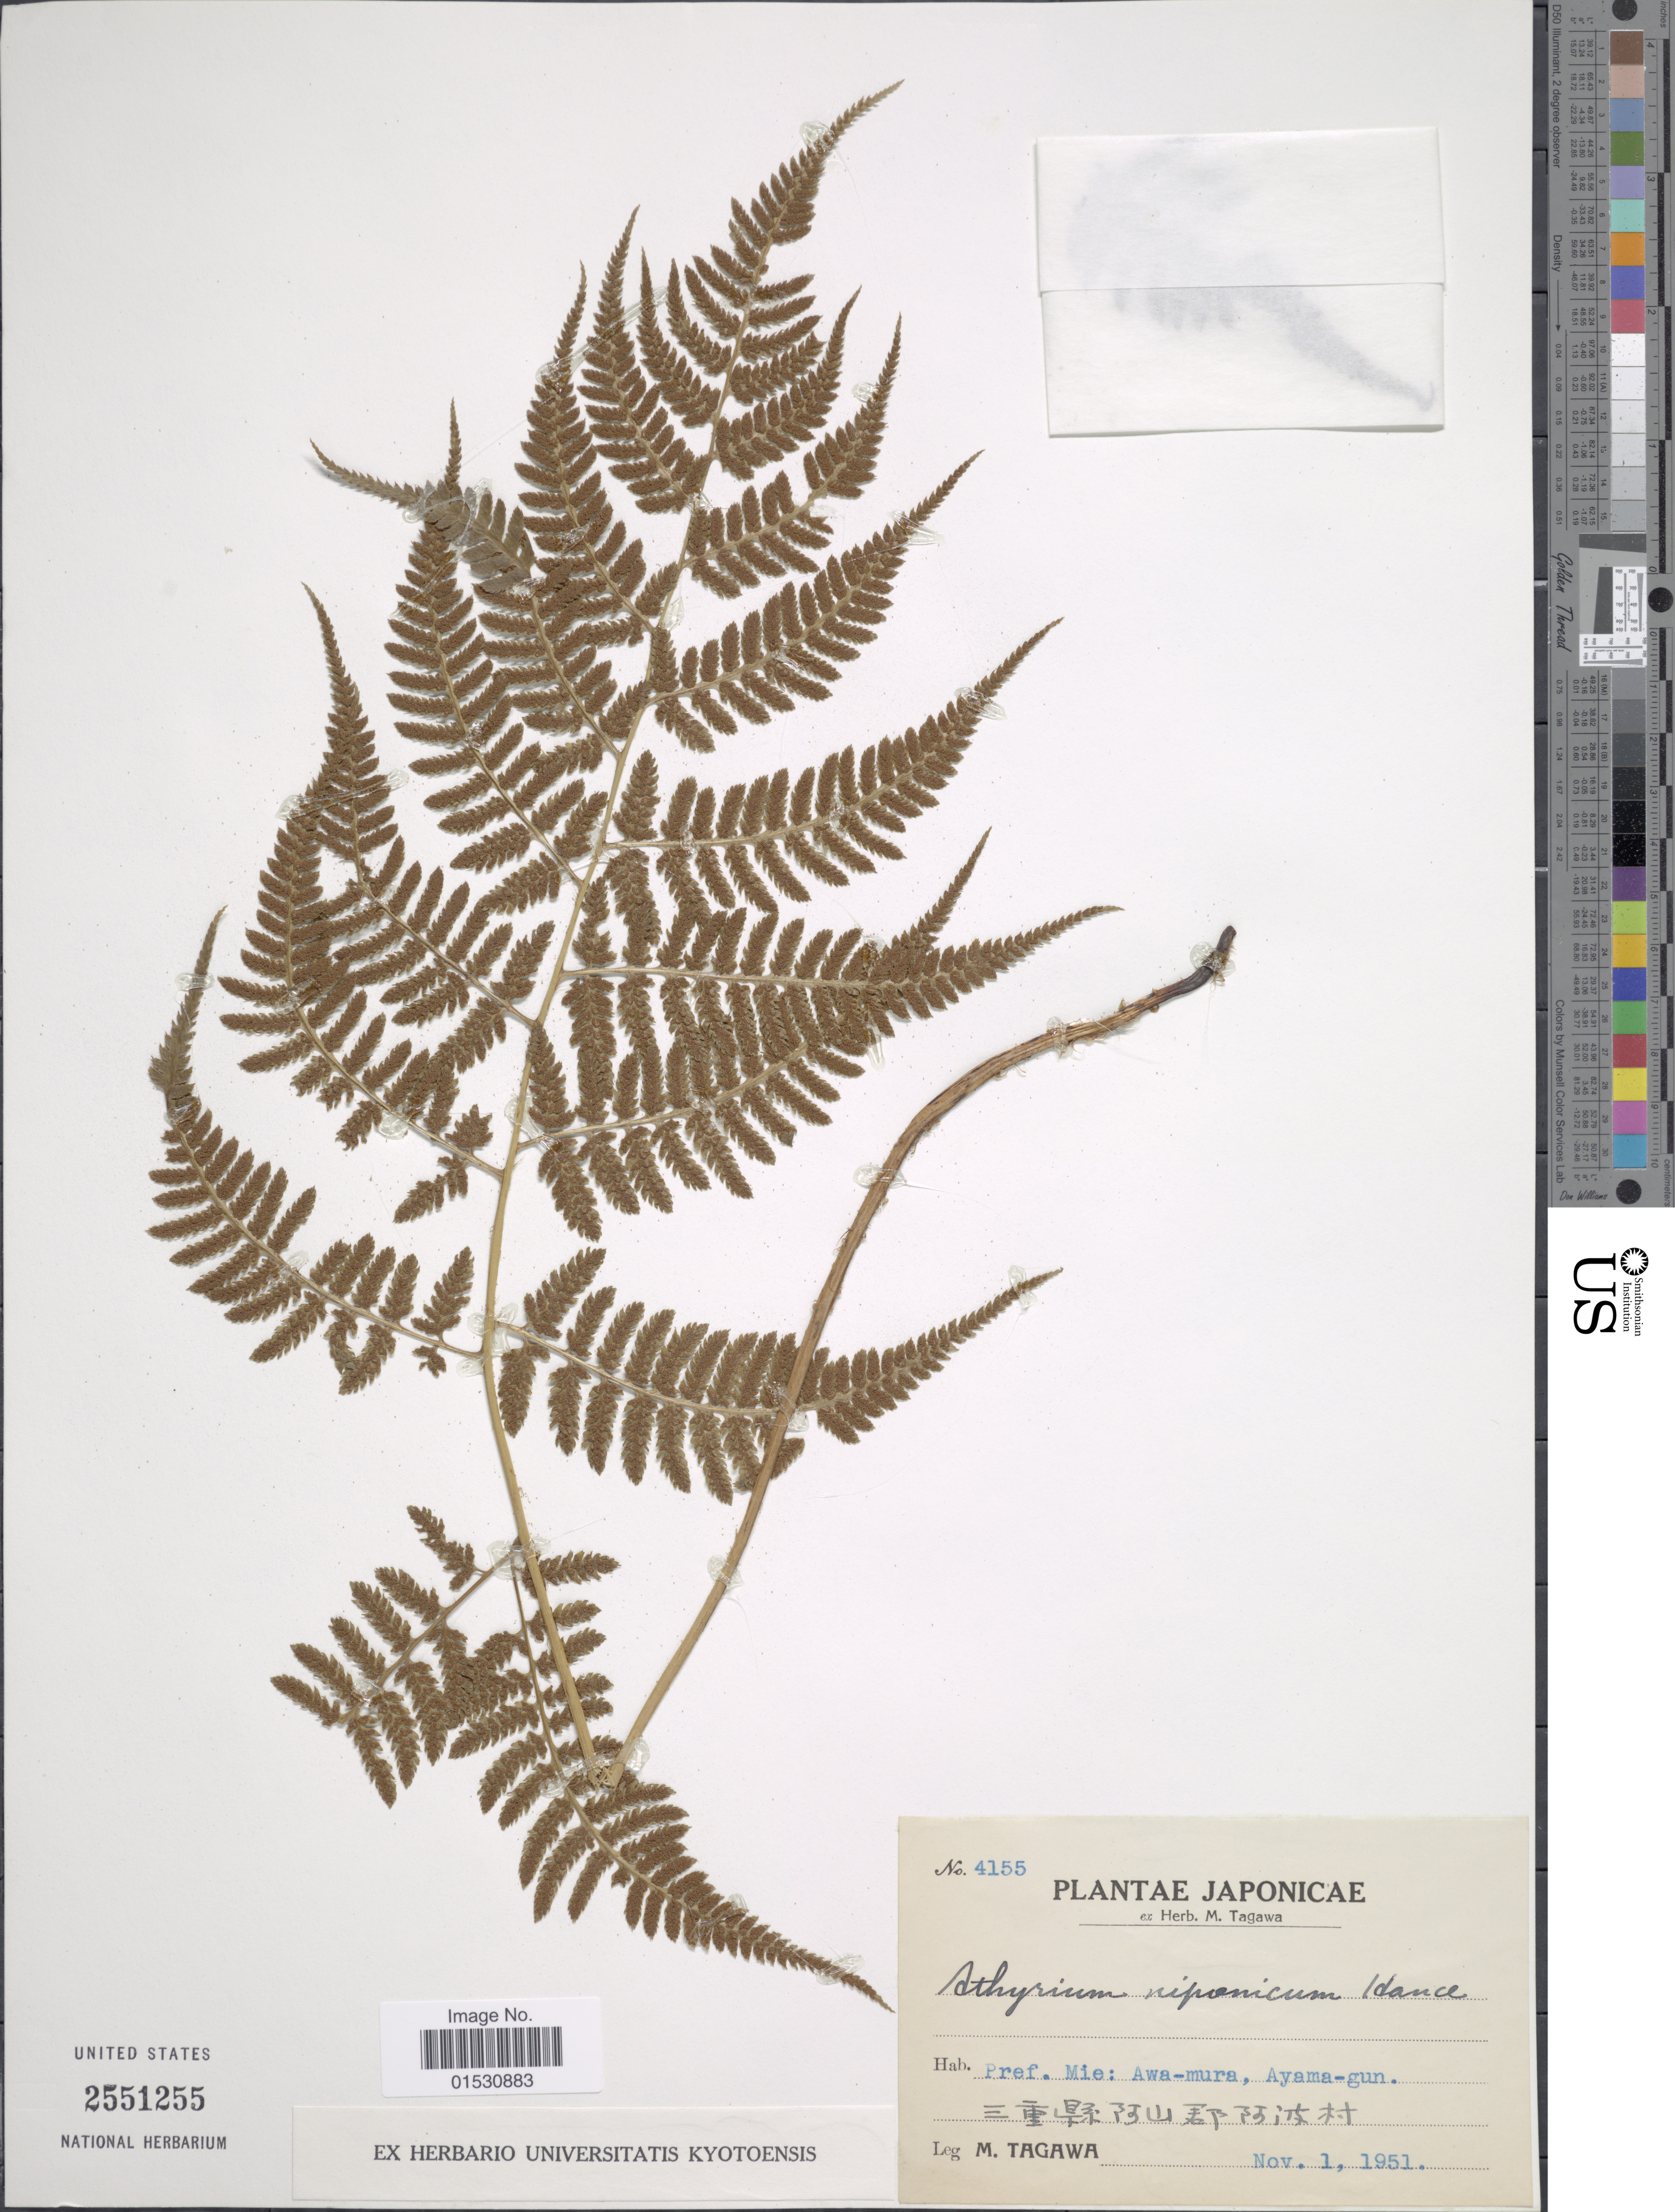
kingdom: Plantae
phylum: Tracheophyta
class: Polypodiopsida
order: Polypodiales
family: Athyriaceae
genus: Athyrium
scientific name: Athyrium nipponicum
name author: (Mett.) Hance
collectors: M. Tagawa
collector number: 4155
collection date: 1951-11-01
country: Japan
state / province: Mie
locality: Japonicae. Pref. Mie: Awa-mura, Ayama-gun.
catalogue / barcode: US 2551255